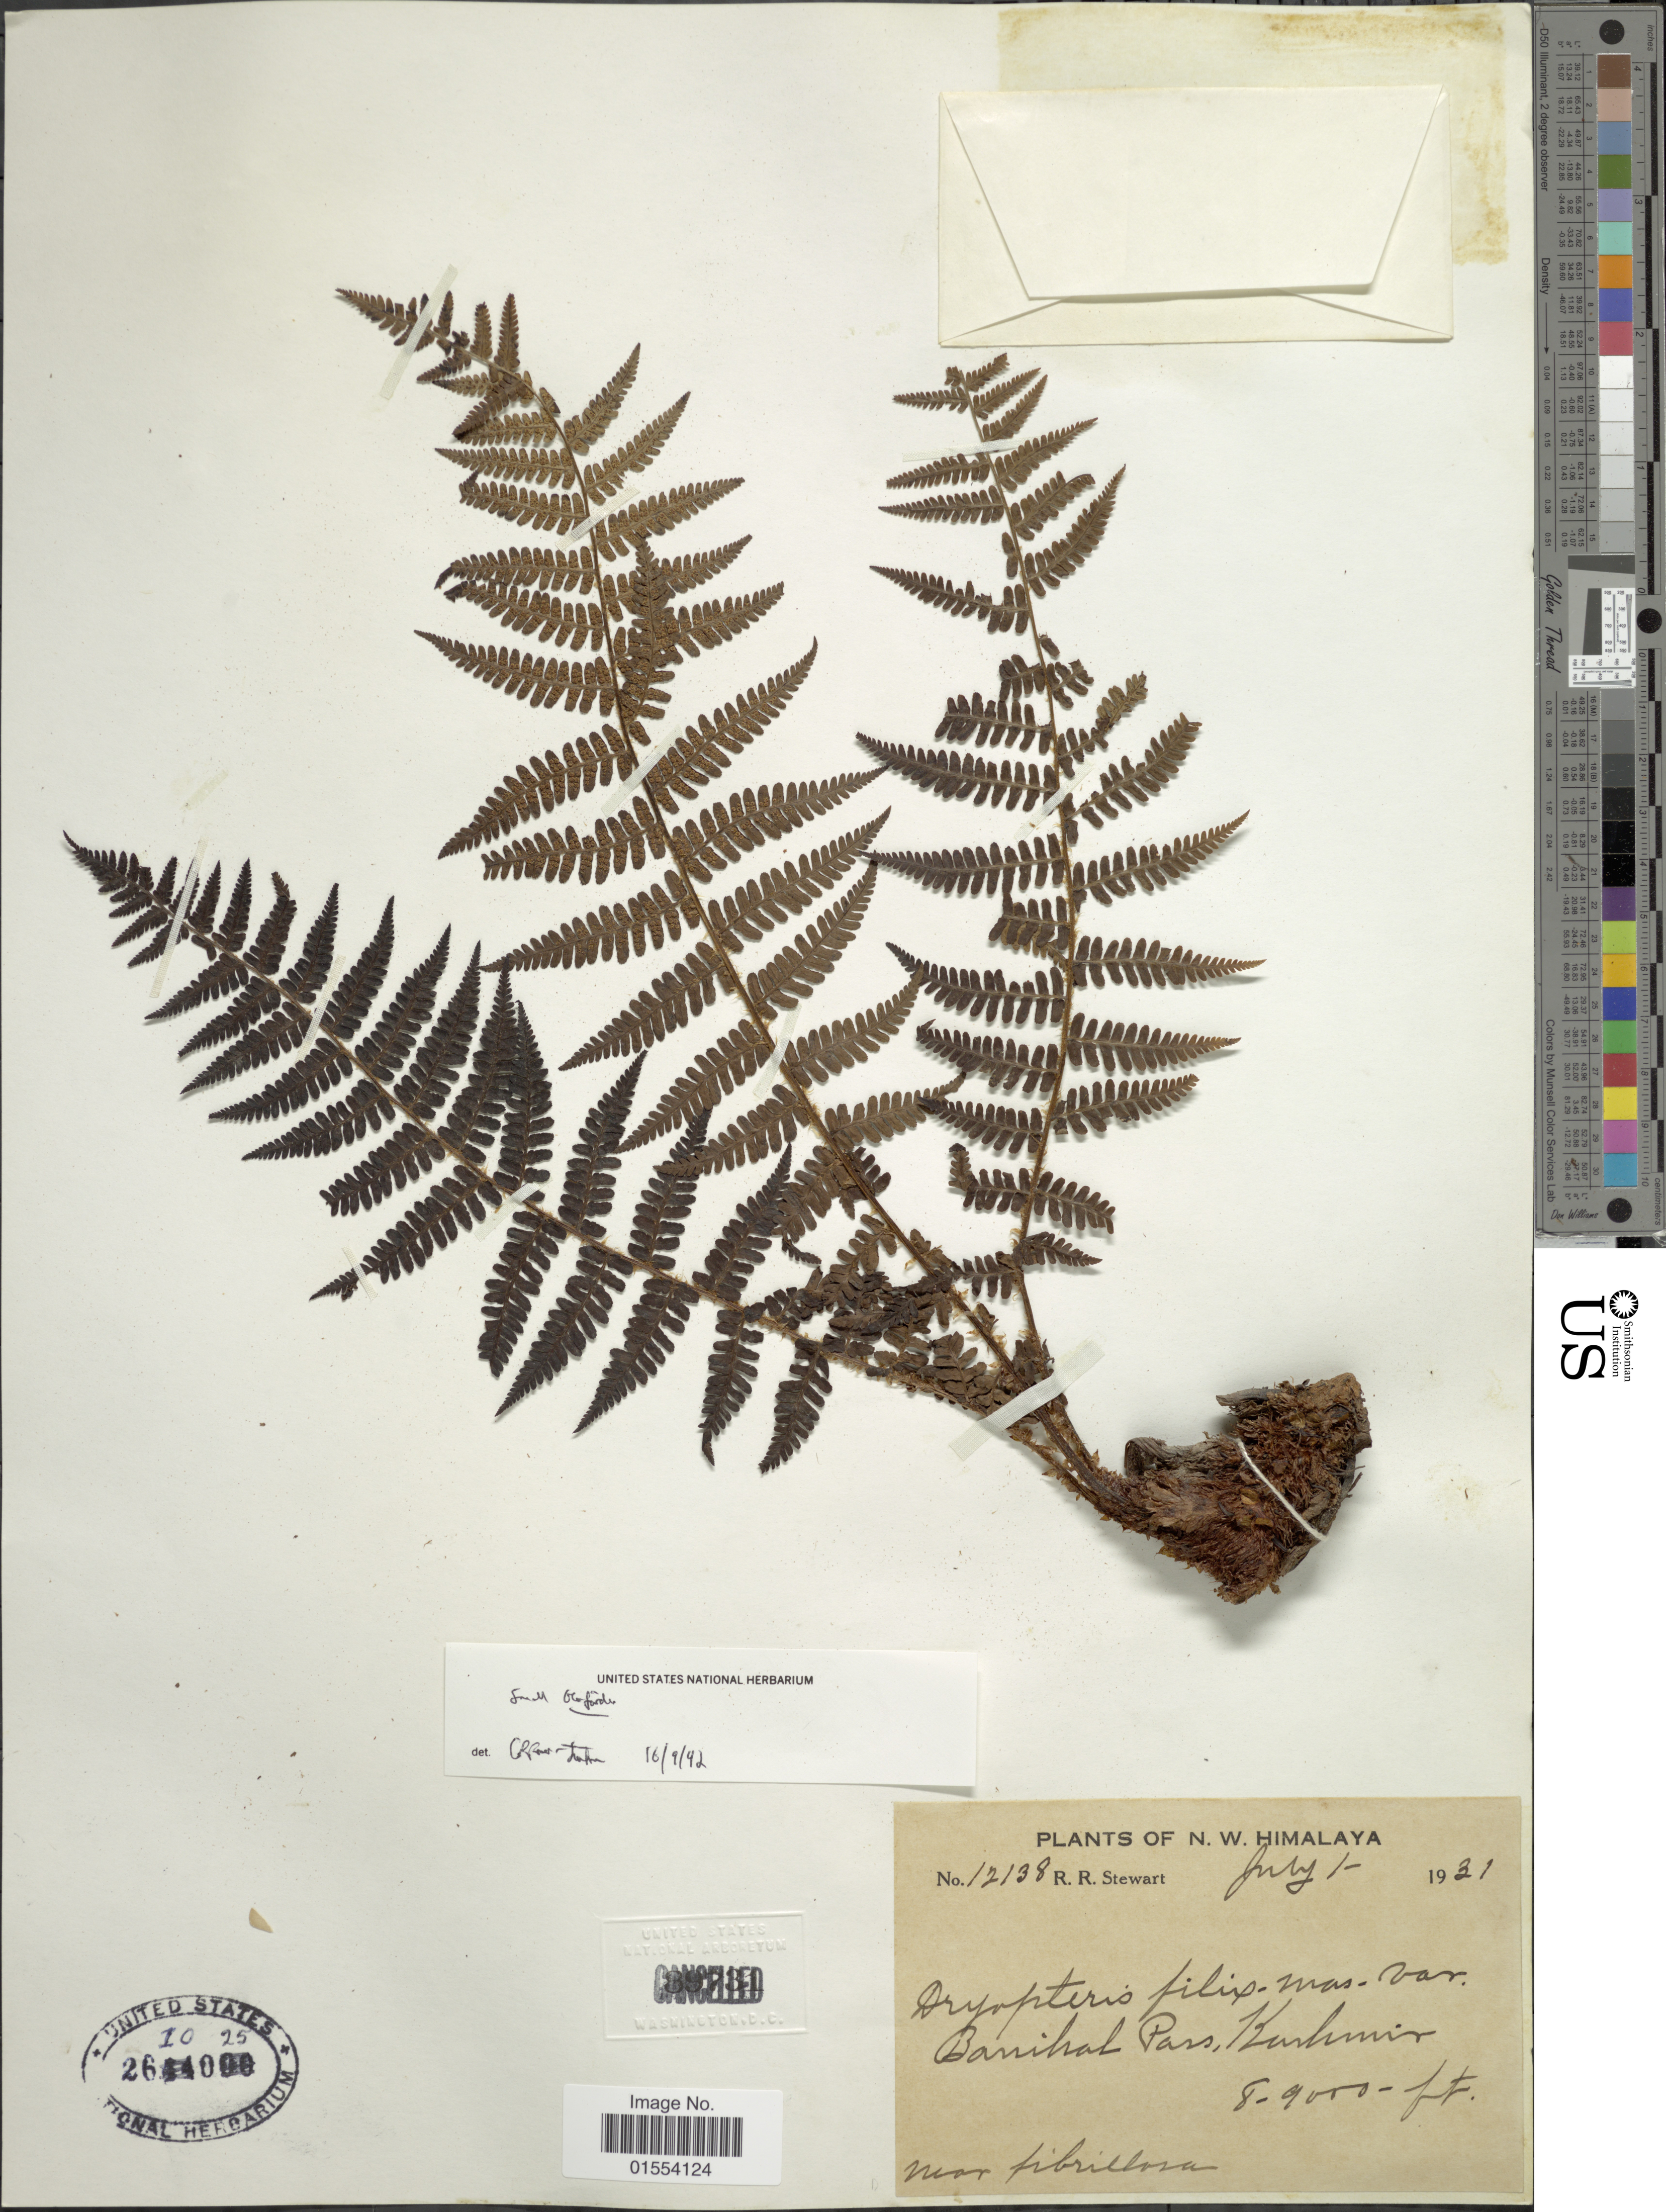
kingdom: Plantae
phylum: Tracheophyta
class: Polypodiopsida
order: Polypodiales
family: Dryopteridaceae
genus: Dryopteris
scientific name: Dryopteris filix-mas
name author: (L.) Schott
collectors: R. R. Stewart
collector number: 12138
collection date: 1931-07-01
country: India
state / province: Jammu and Kashmir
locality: N.W. Himlaya, Baihal Pass, Kashmir.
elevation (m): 2438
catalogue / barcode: US 2610025